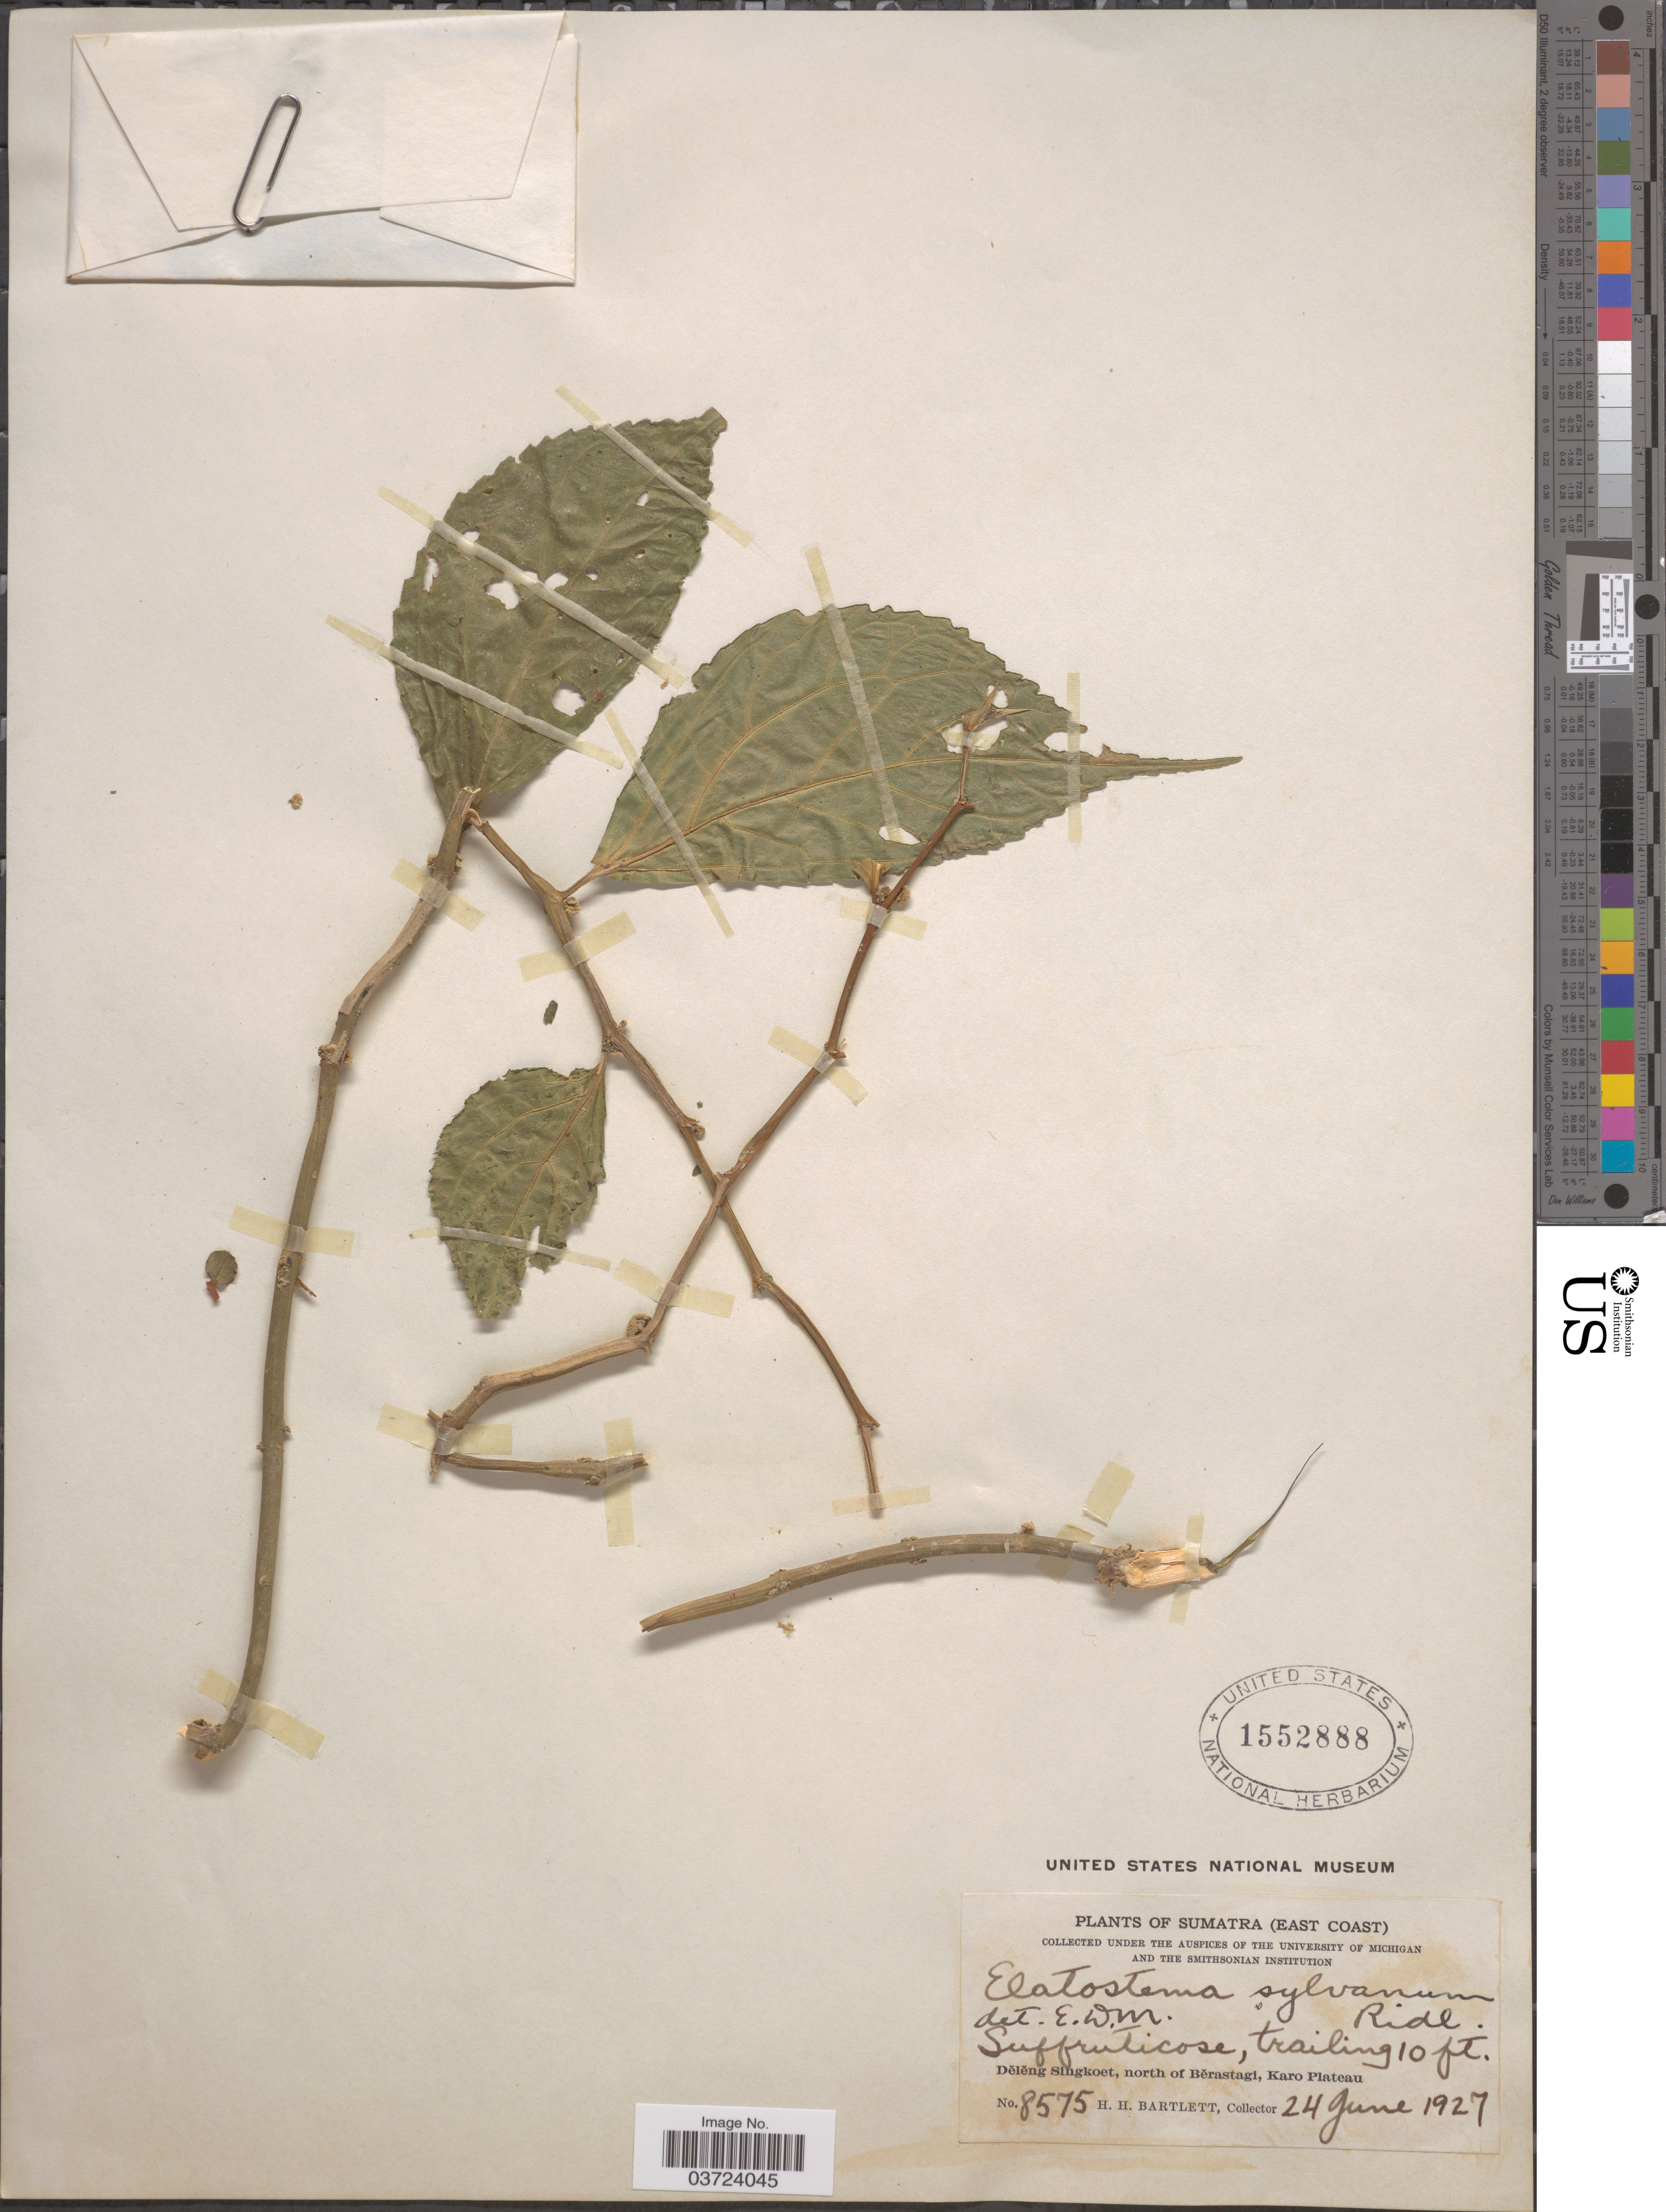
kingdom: Plantae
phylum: Tracheophyta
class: Magnoliopsida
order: Rosales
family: Urticaceae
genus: Elatostema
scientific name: Elatostema sylvanum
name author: Ridl.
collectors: H. H. Bartlett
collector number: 8575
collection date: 1927-06-24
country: Indonesia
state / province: Sumatra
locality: Sumatra (East Coast). Dĕlĕng Singkoet, north of Bĕrastagi, Karo Plateau.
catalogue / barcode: US 1552888